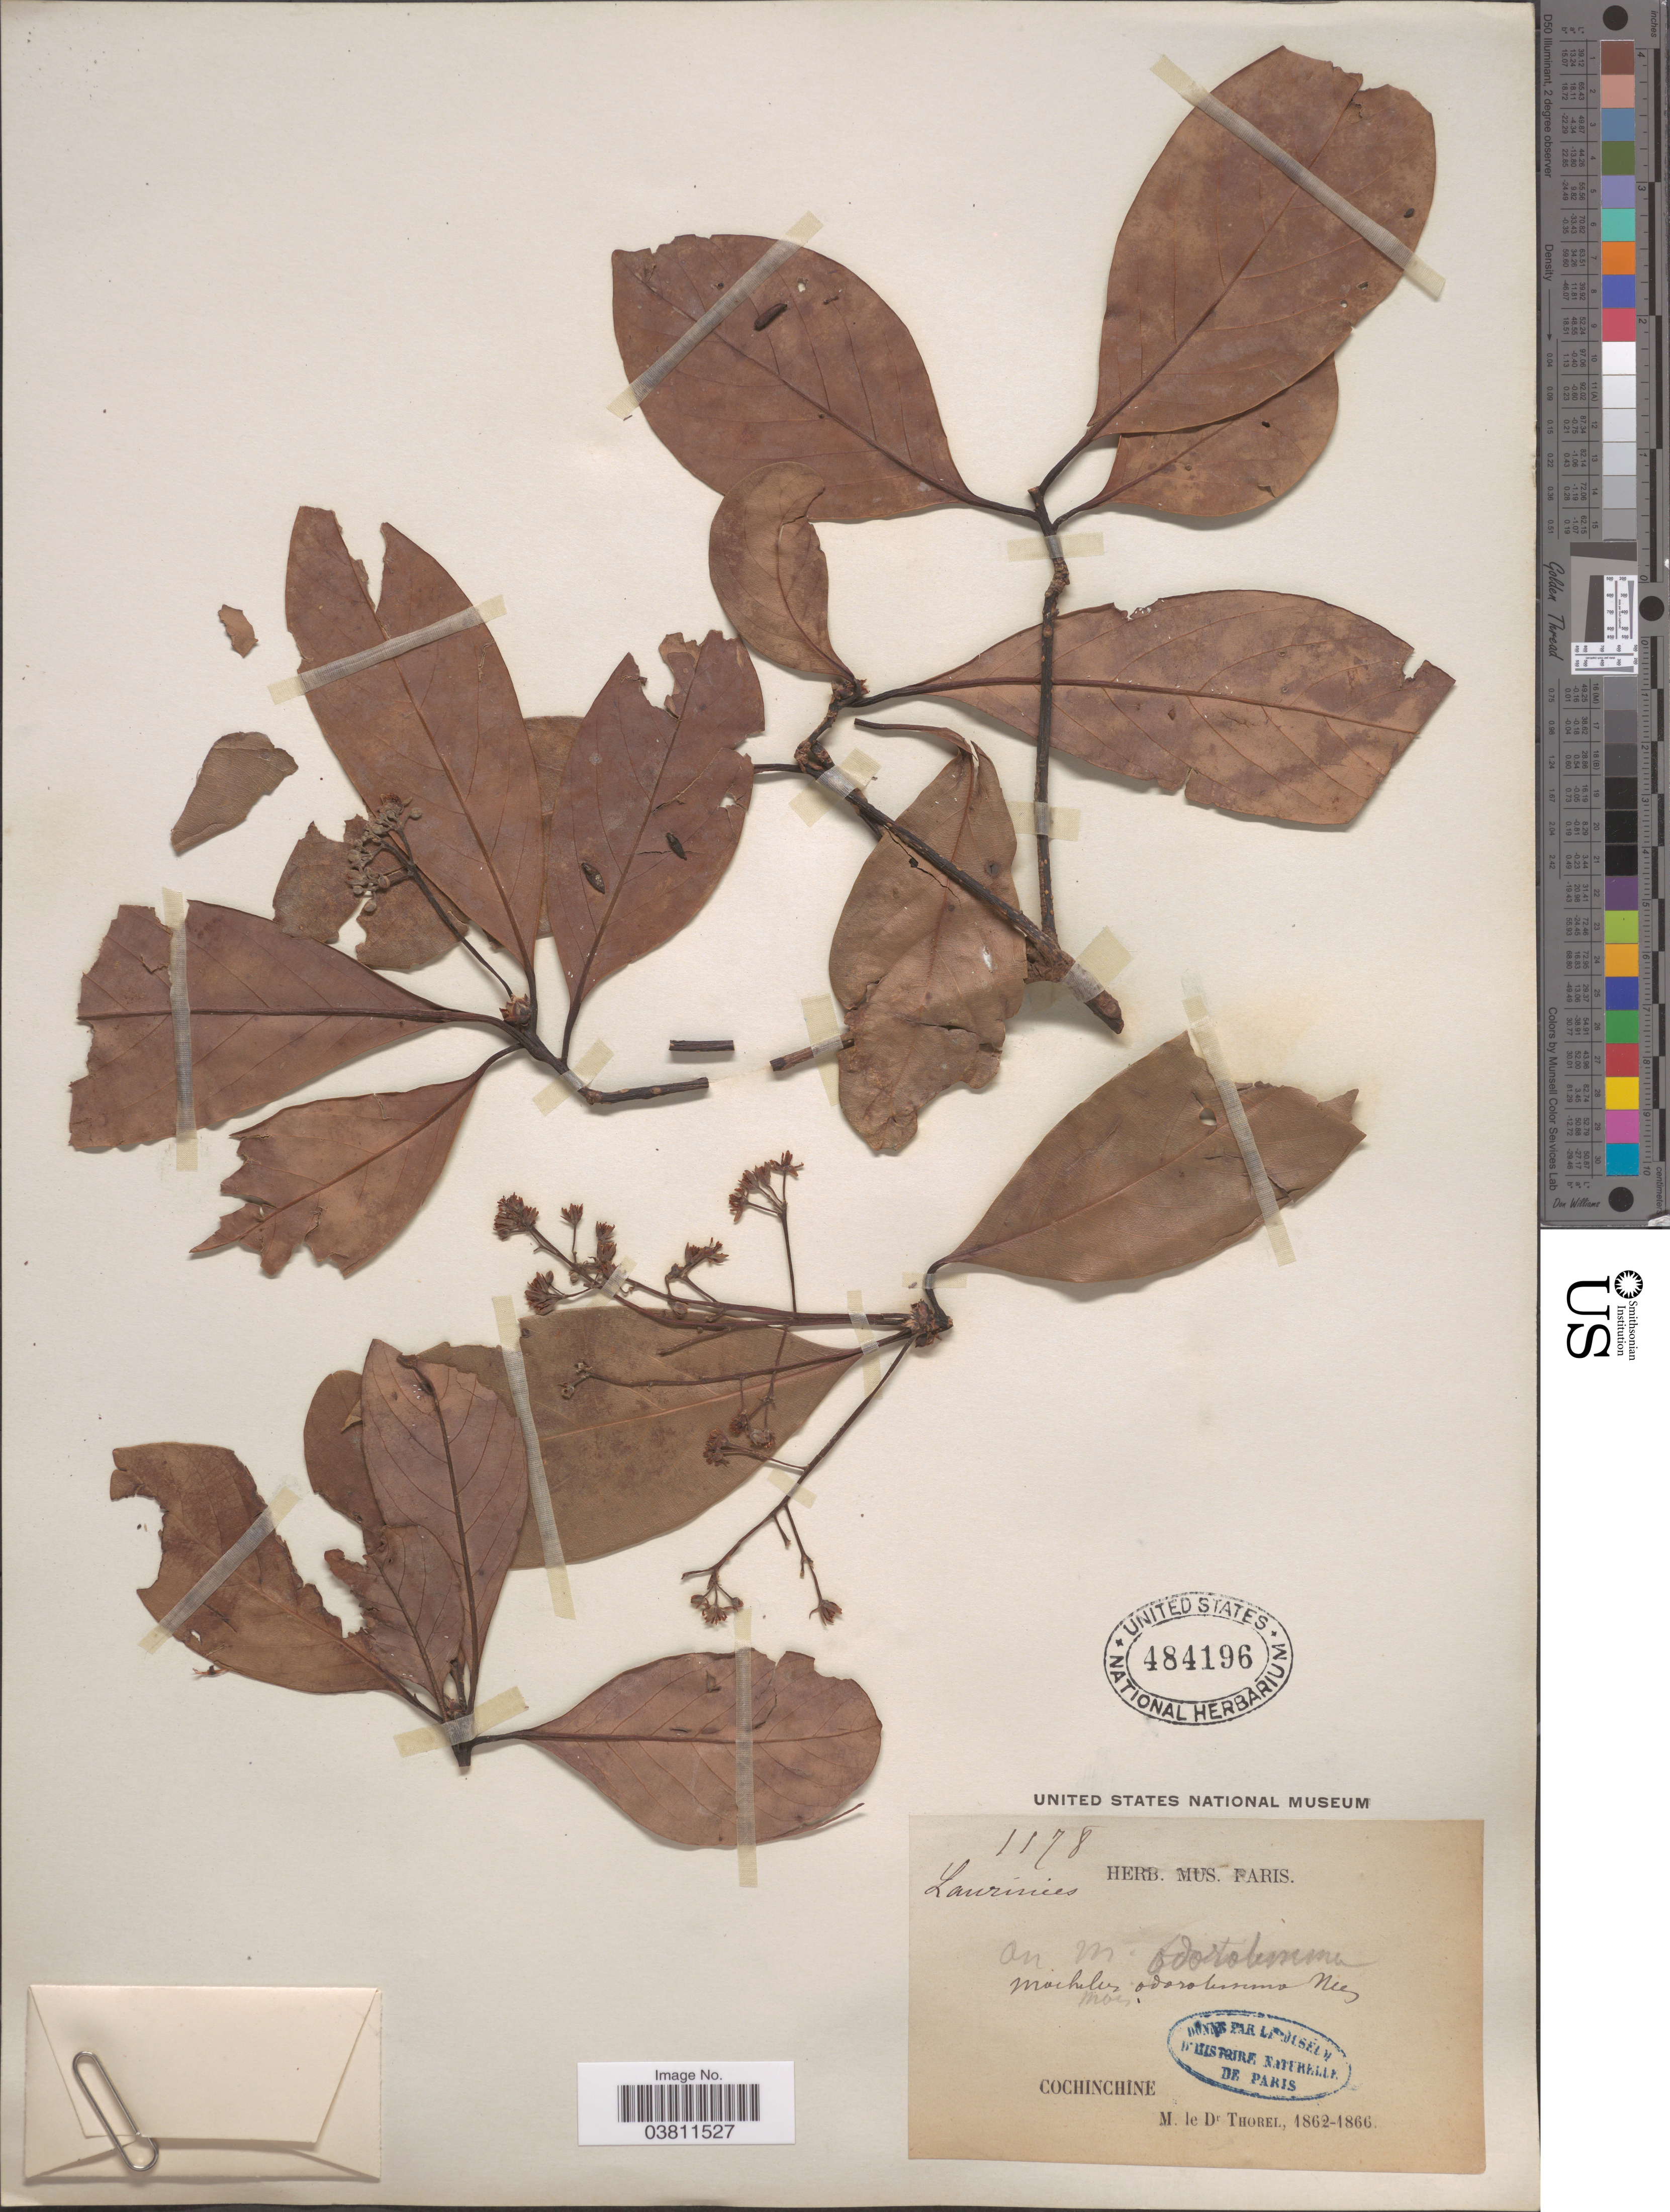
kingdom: Plantae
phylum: Tracheophyta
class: Magnoliopsida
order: Laurales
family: Lauraceae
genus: Persea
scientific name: Persea odoratissima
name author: (Nees) Kosterm.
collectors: Thorel, M. "M. [=Monsieur] Thorel" DO NOT USE (error for C. Thorel)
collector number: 1178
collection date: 1862/1866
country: Vietnam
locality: Cochinchine.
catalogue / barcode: US 484196